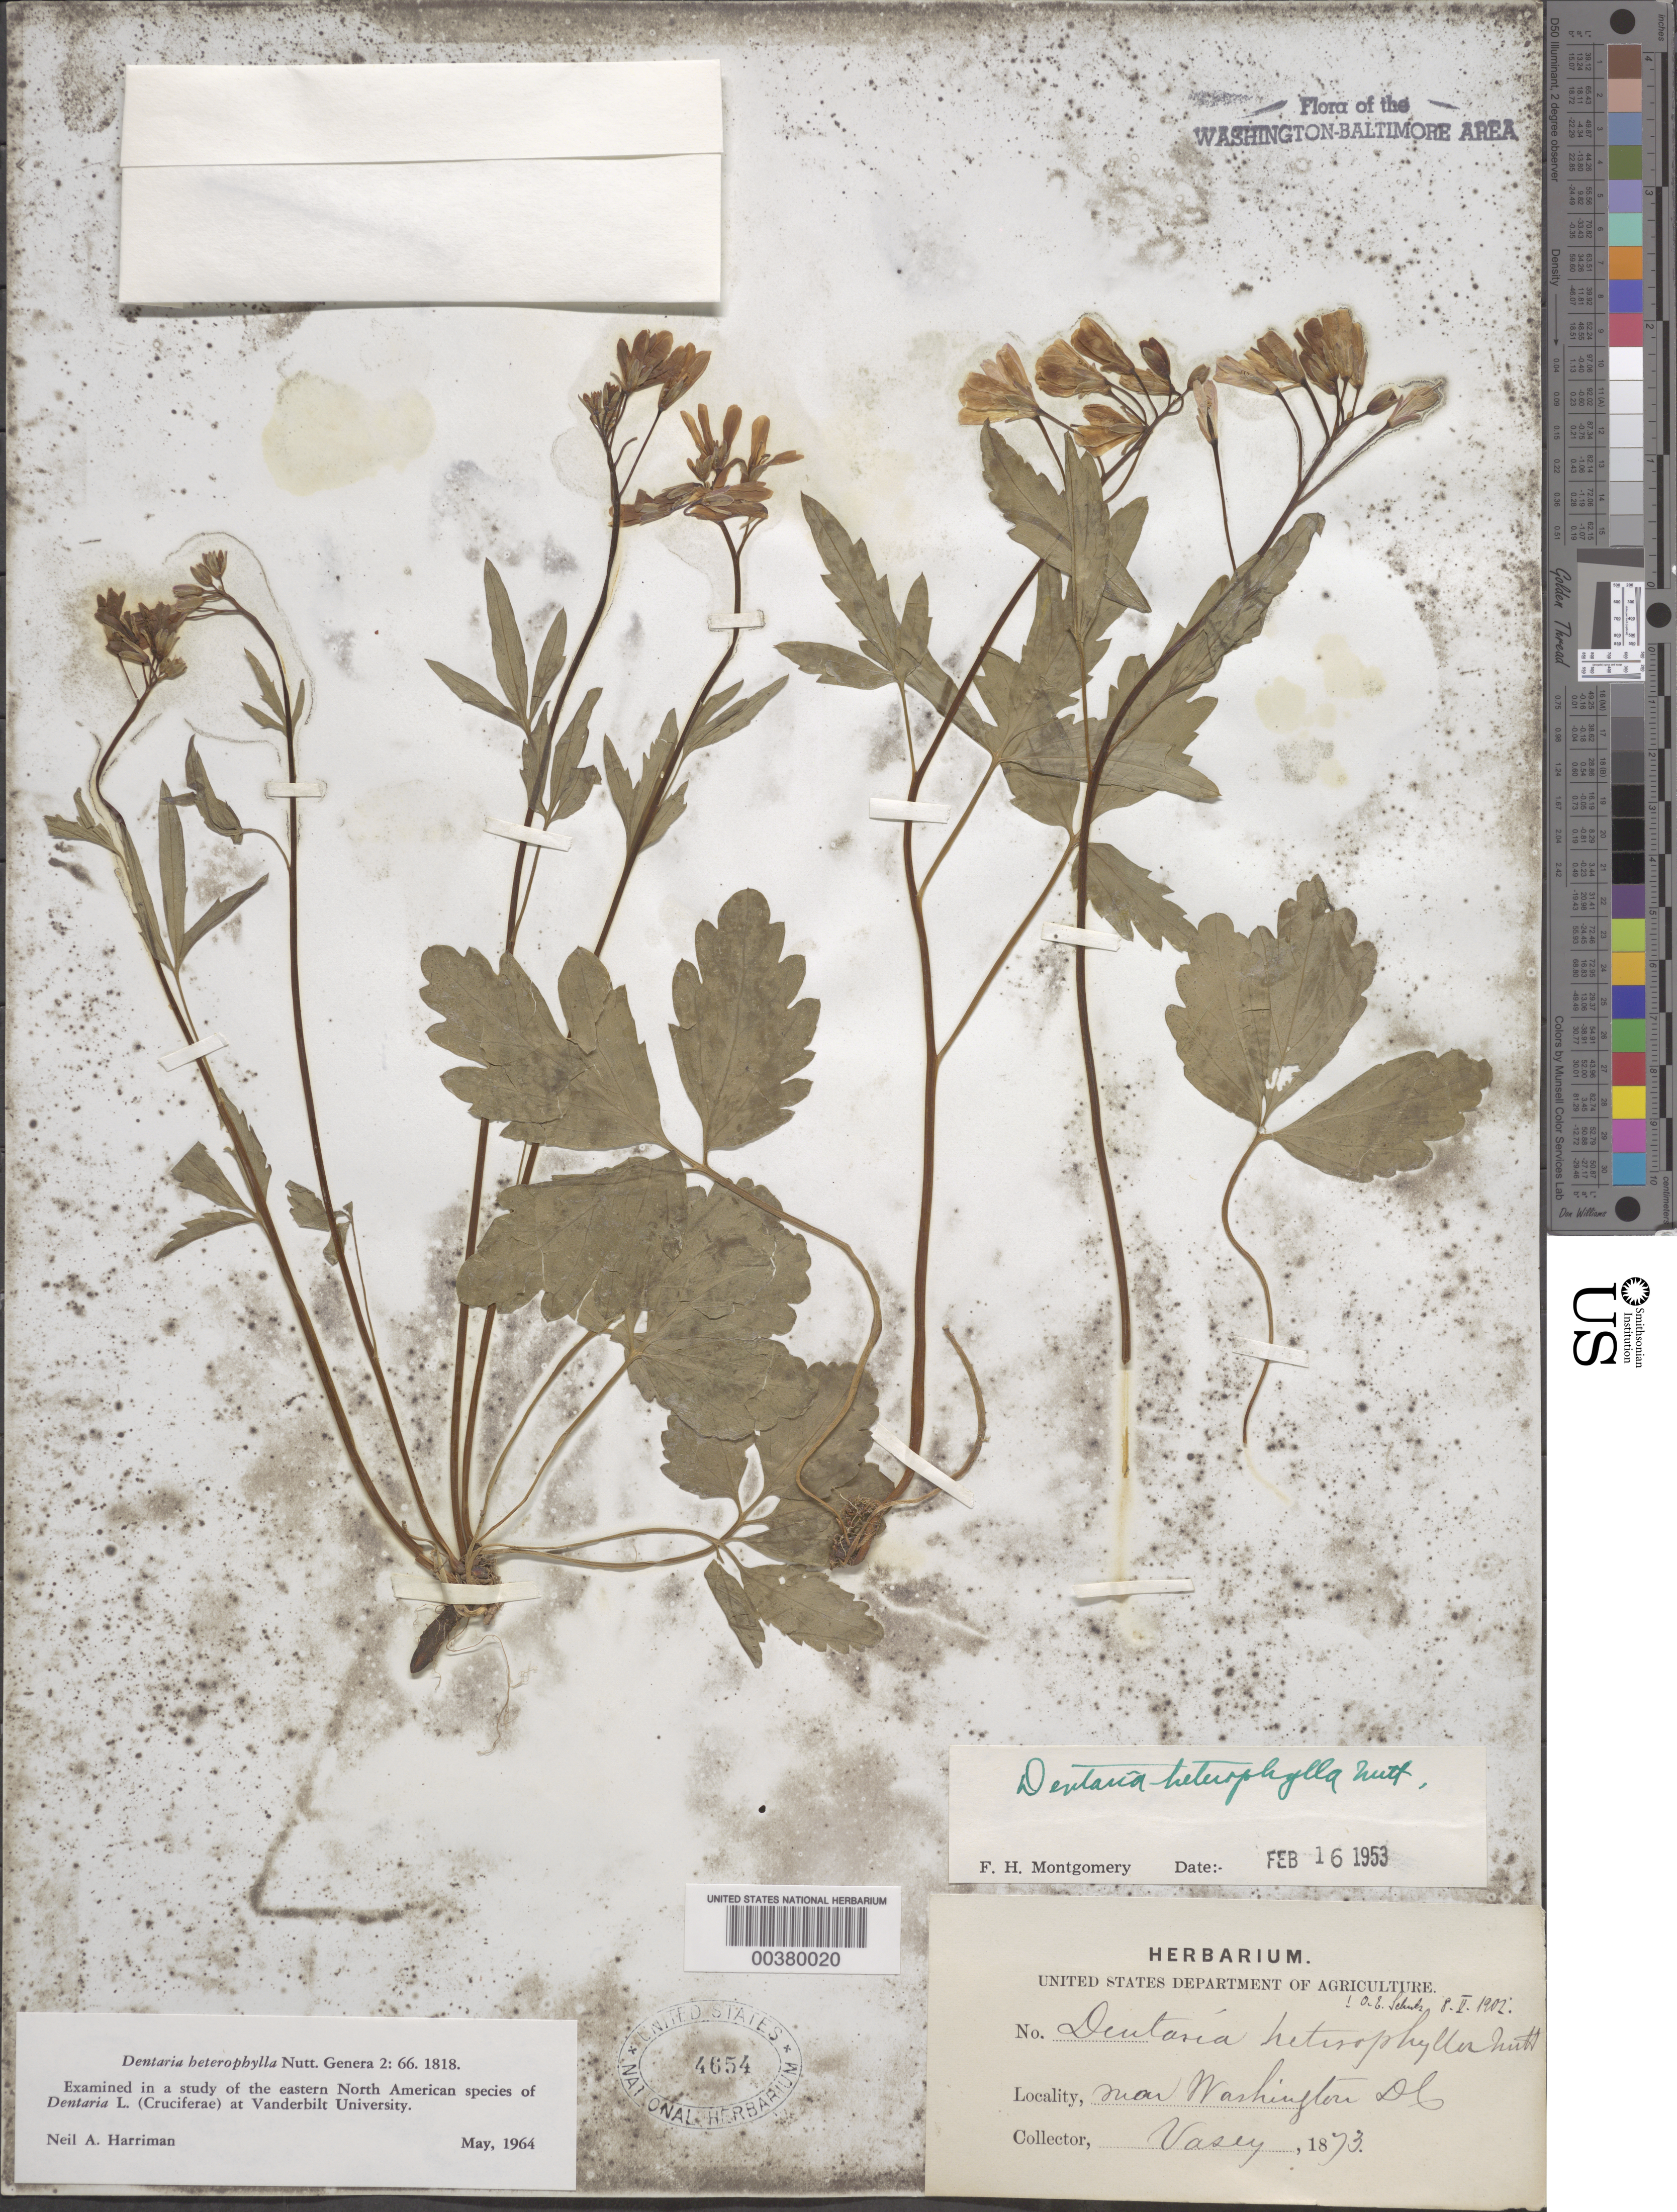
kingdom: Plantae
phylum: Tracheophyta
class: Magnoliopsida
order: Brassicales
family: Brassicaceae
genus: Cardamine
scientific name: Cardamine angustata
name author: O.E. Schulz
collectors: G. Vasey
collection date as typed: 1873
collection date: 1873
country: United States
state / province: District of Columbia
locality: Washington DC Area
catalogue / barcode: US 4654